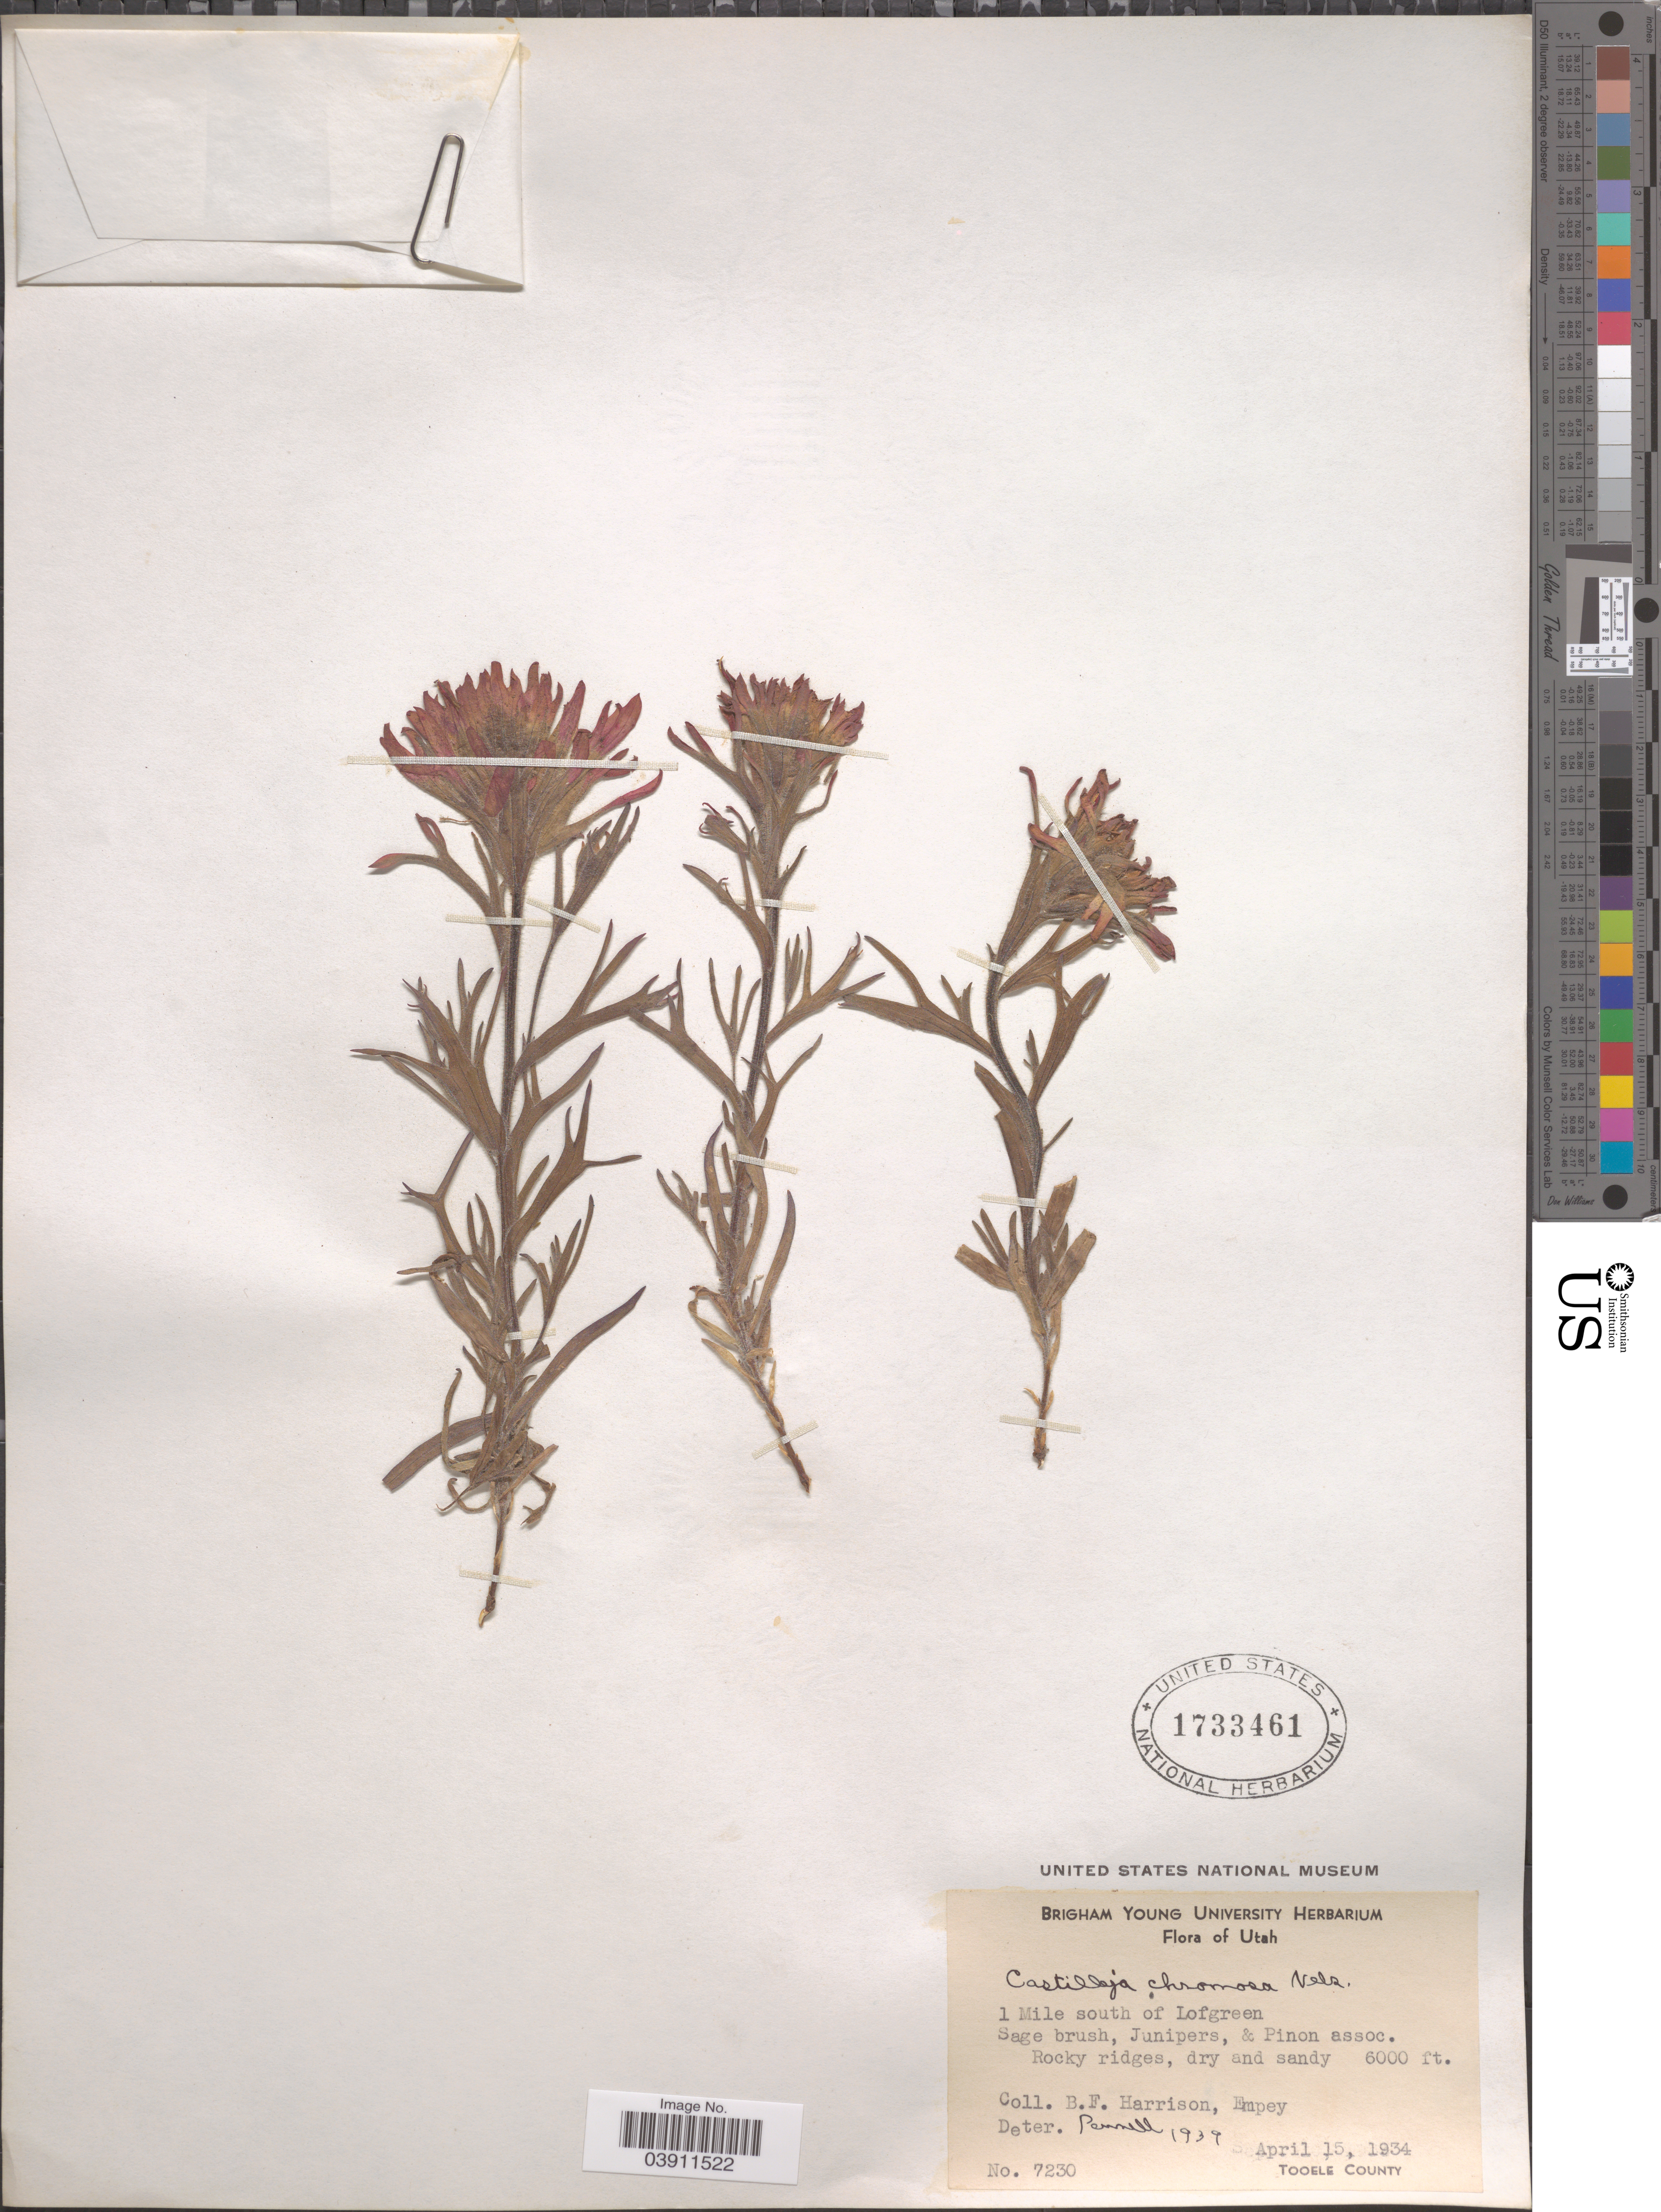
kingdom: Plantae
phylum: Tracheophyta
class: Magnoliopsida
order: Lamiales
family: Orobanchaceae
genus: Castilleja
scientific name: Castilleja chromosa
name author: A. Nelson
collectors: B. F. Harrison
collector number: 7230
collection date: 1934-04-15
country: United States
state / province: Utah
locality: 1 Mile south of Lofgreen. Sage brush, Junipers & Pinon assoc. Tooele County.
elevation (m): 1829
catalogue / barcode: US 1733461